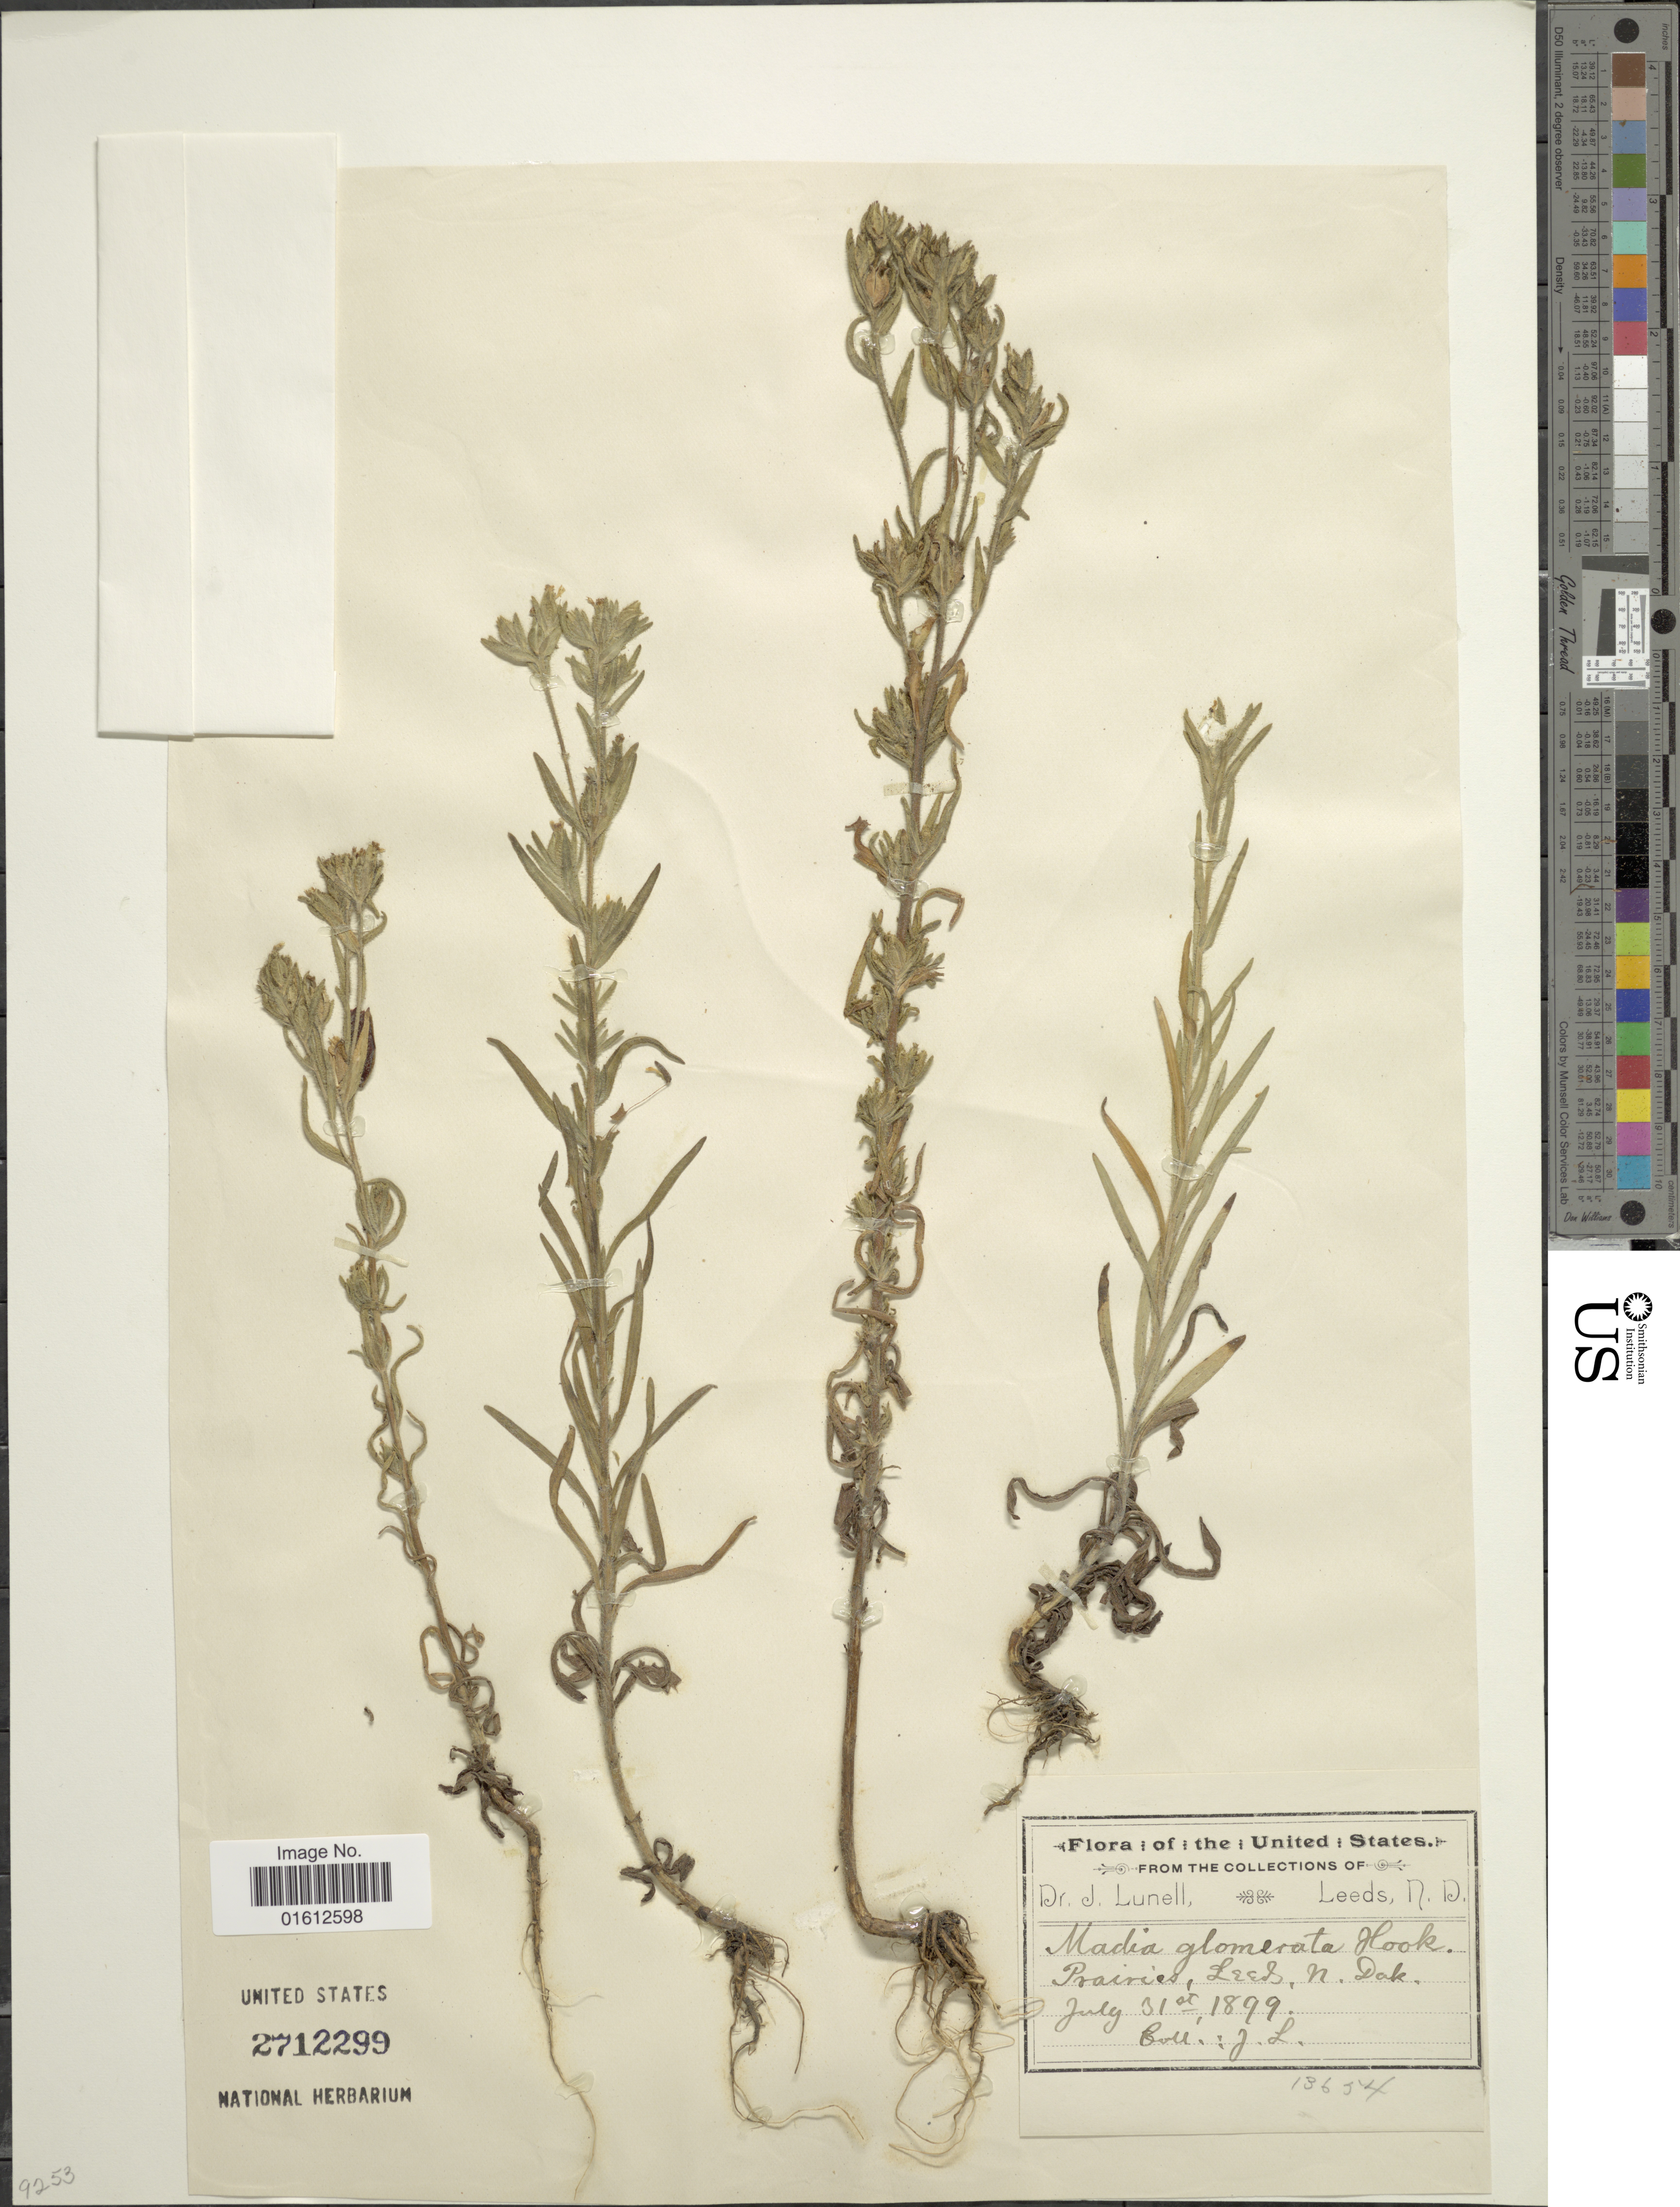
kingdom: Plantae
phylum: Tracheophyta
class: Magnoliopsida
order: Asterales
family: Asteraceae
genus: Madia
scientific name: Madia glomerata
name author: Hook.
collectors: J. Lunell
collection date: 1899-07-31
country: United States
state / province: North Dakota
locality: Prairies, Leeds.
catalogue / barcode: US 2712299